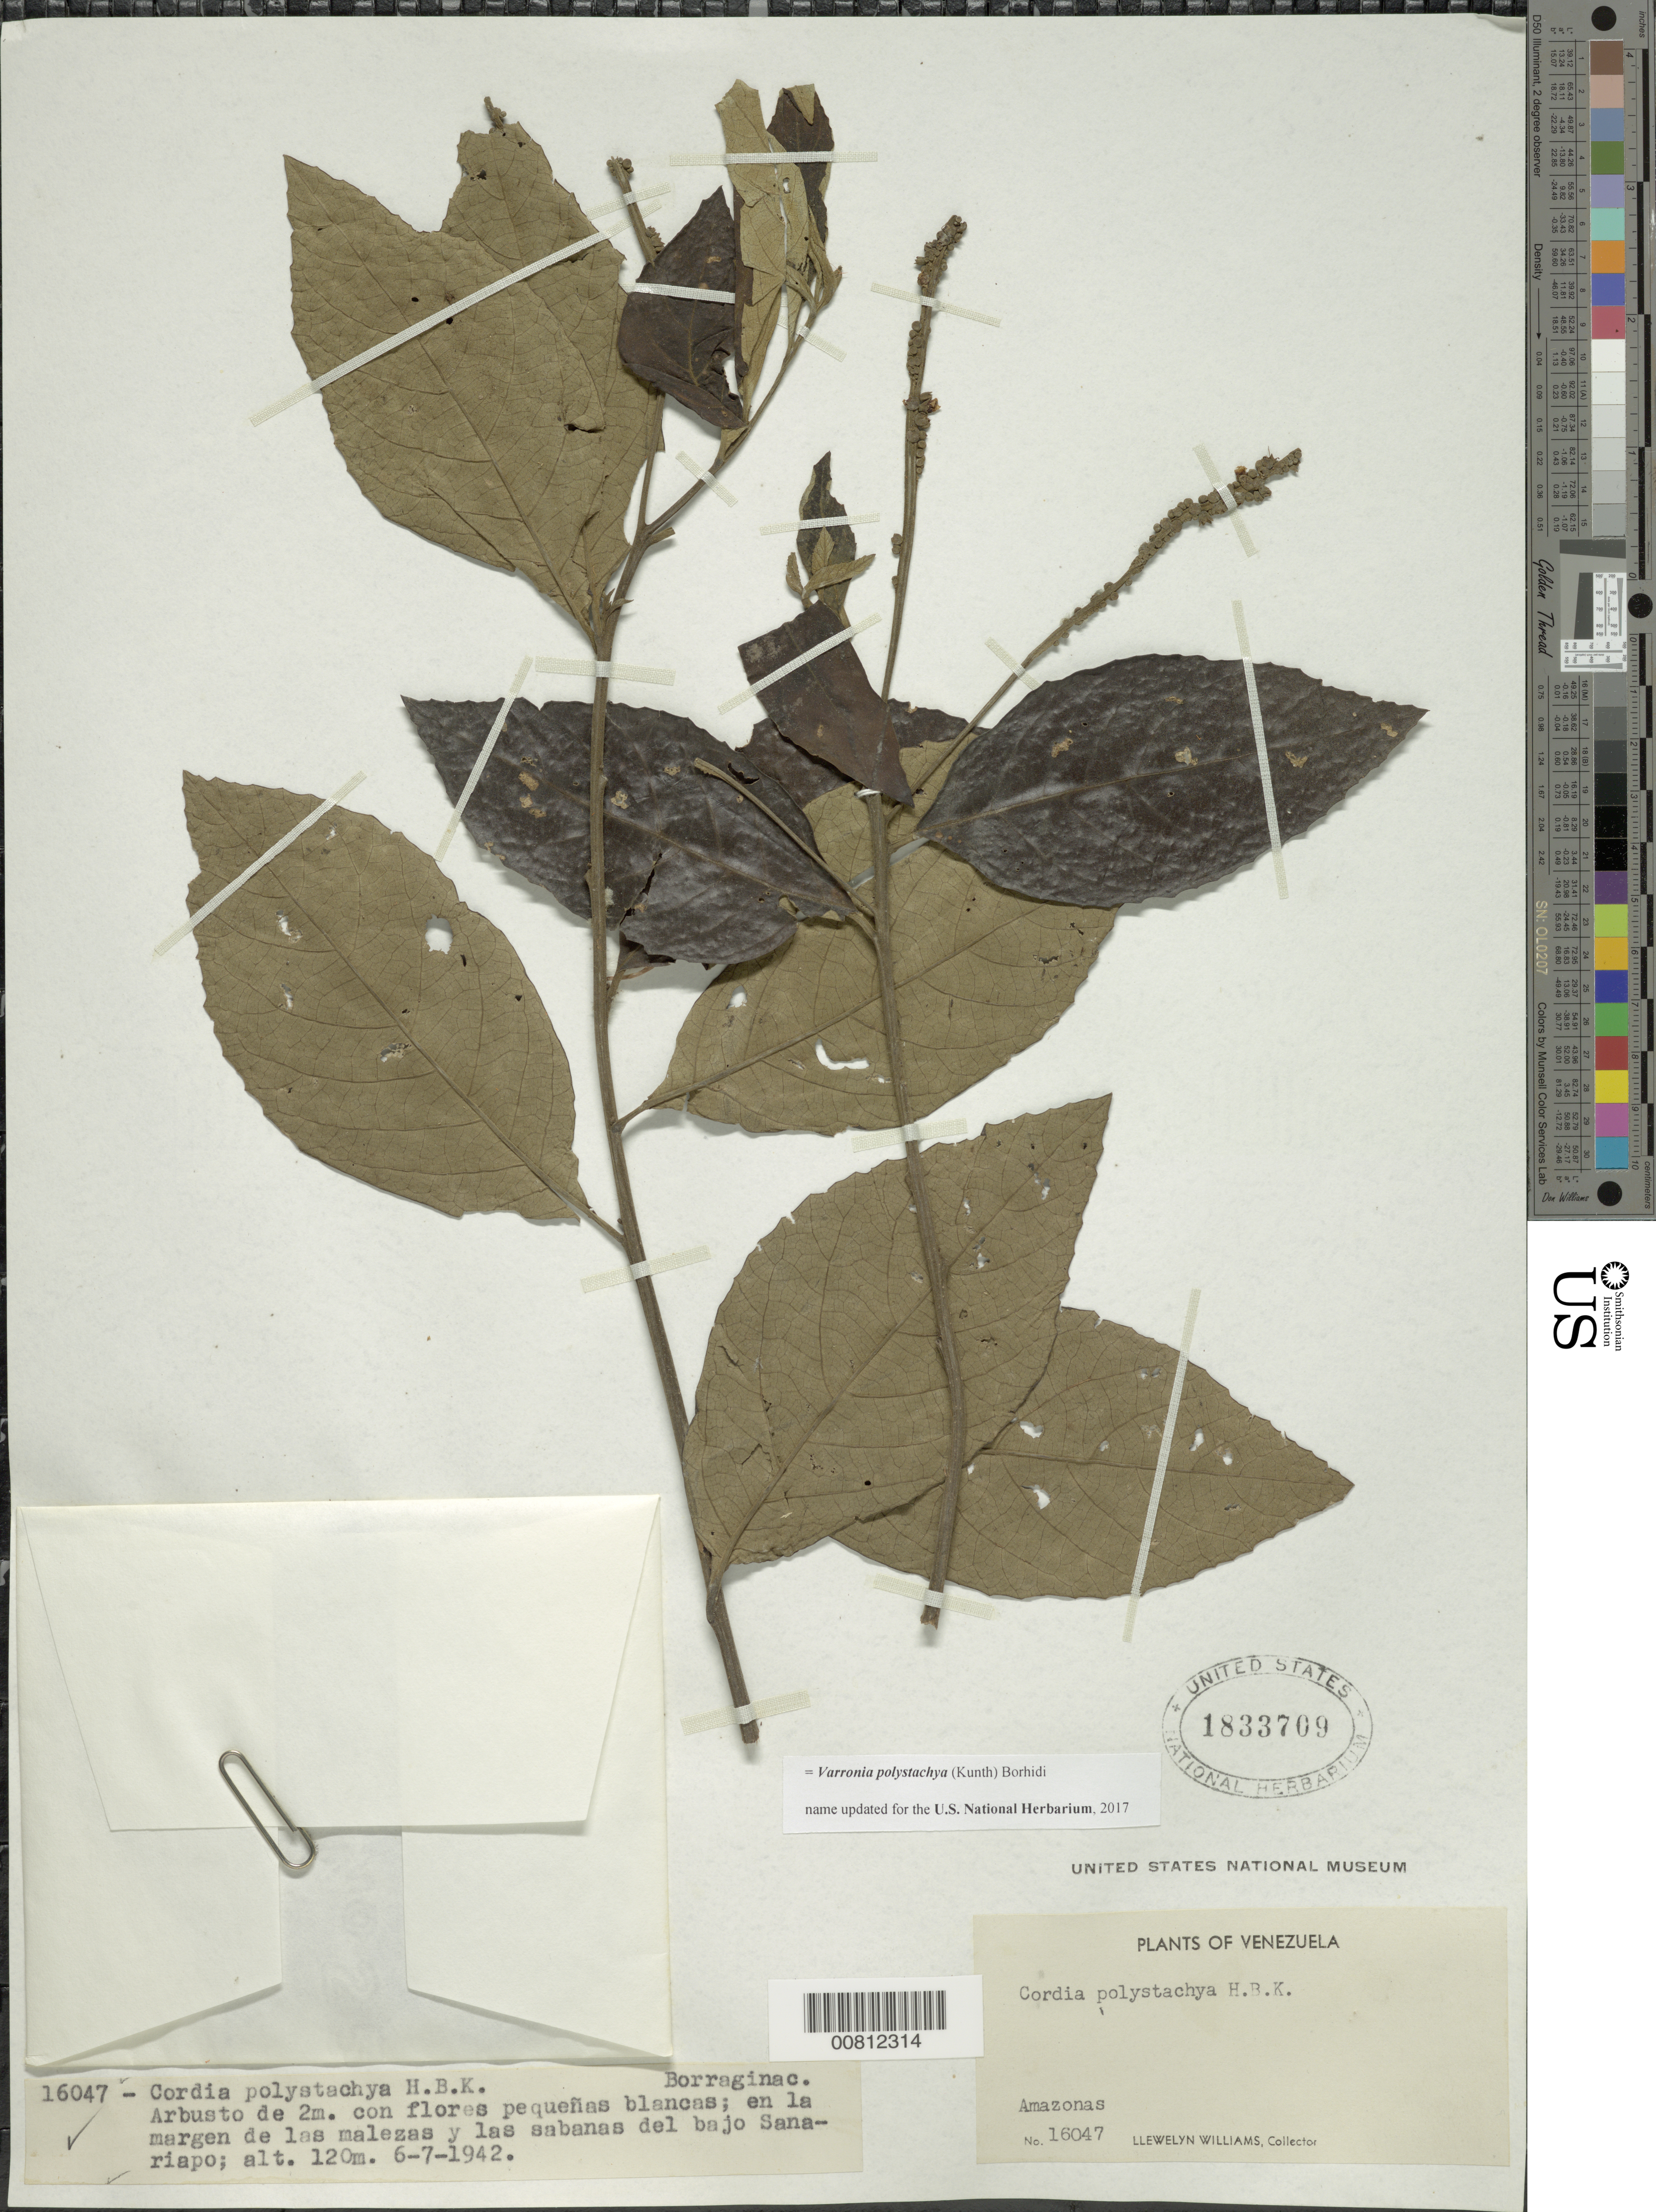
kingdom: Plantae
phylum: Tracheophyta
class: Magnoliopsida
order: Boraginales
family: Cordiaceae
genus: Cordia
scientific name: Cordia polystachya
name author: Kunth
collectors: Ll. Williams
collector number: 16047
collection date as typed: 6-Jul-42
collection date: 1942-07-06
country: Venezuela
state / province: Amazonas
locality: Bajo Sanariapo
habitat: Margen de las malezas y las sabanas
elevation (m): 120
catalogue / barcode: US 1833709